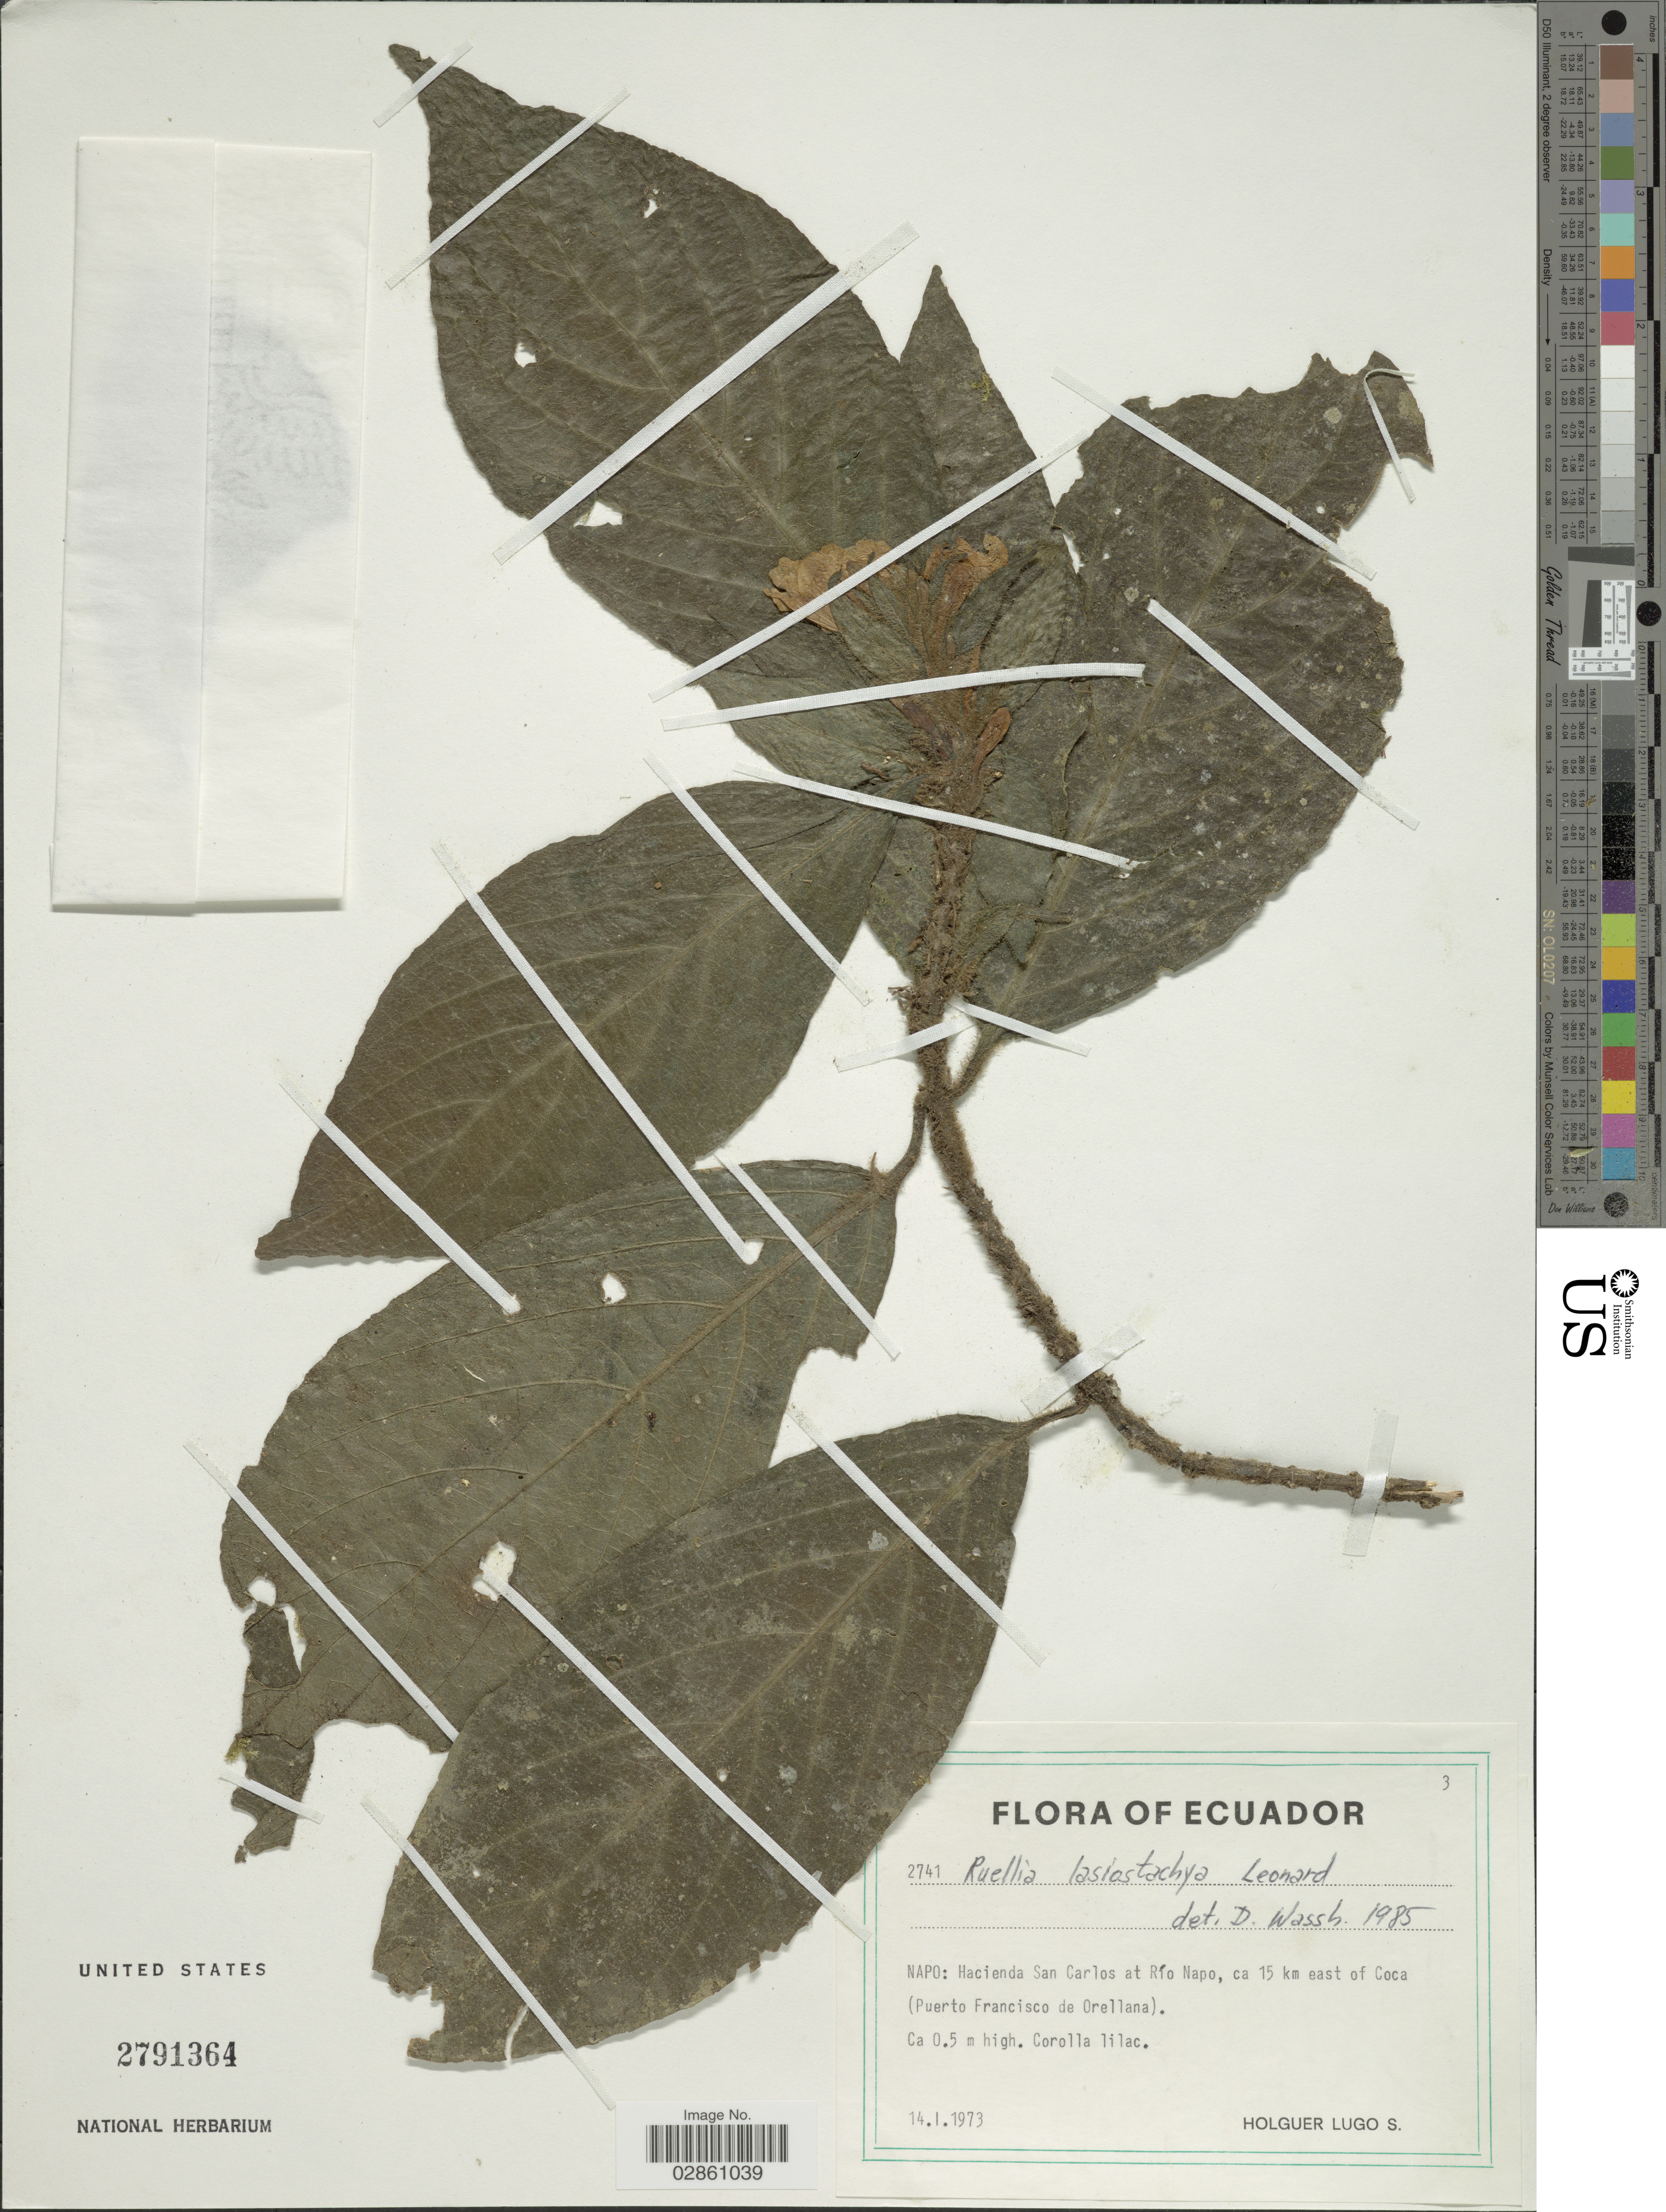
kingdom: Plantae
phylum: Tracheophyta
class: Magnoliopsida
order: Lamiales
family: Acanthaceae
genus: Ruellia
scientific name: Ruellia lasiostachya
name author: Leonard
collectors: H. Lugo S.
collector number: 2741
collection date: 1973-01-14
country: Ecuador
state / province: Napo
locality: Hacienda San Carlos at Río Napo, ca 15 km east of Coca (Puerto Francisco de Orellana).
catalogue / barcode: US 2791364